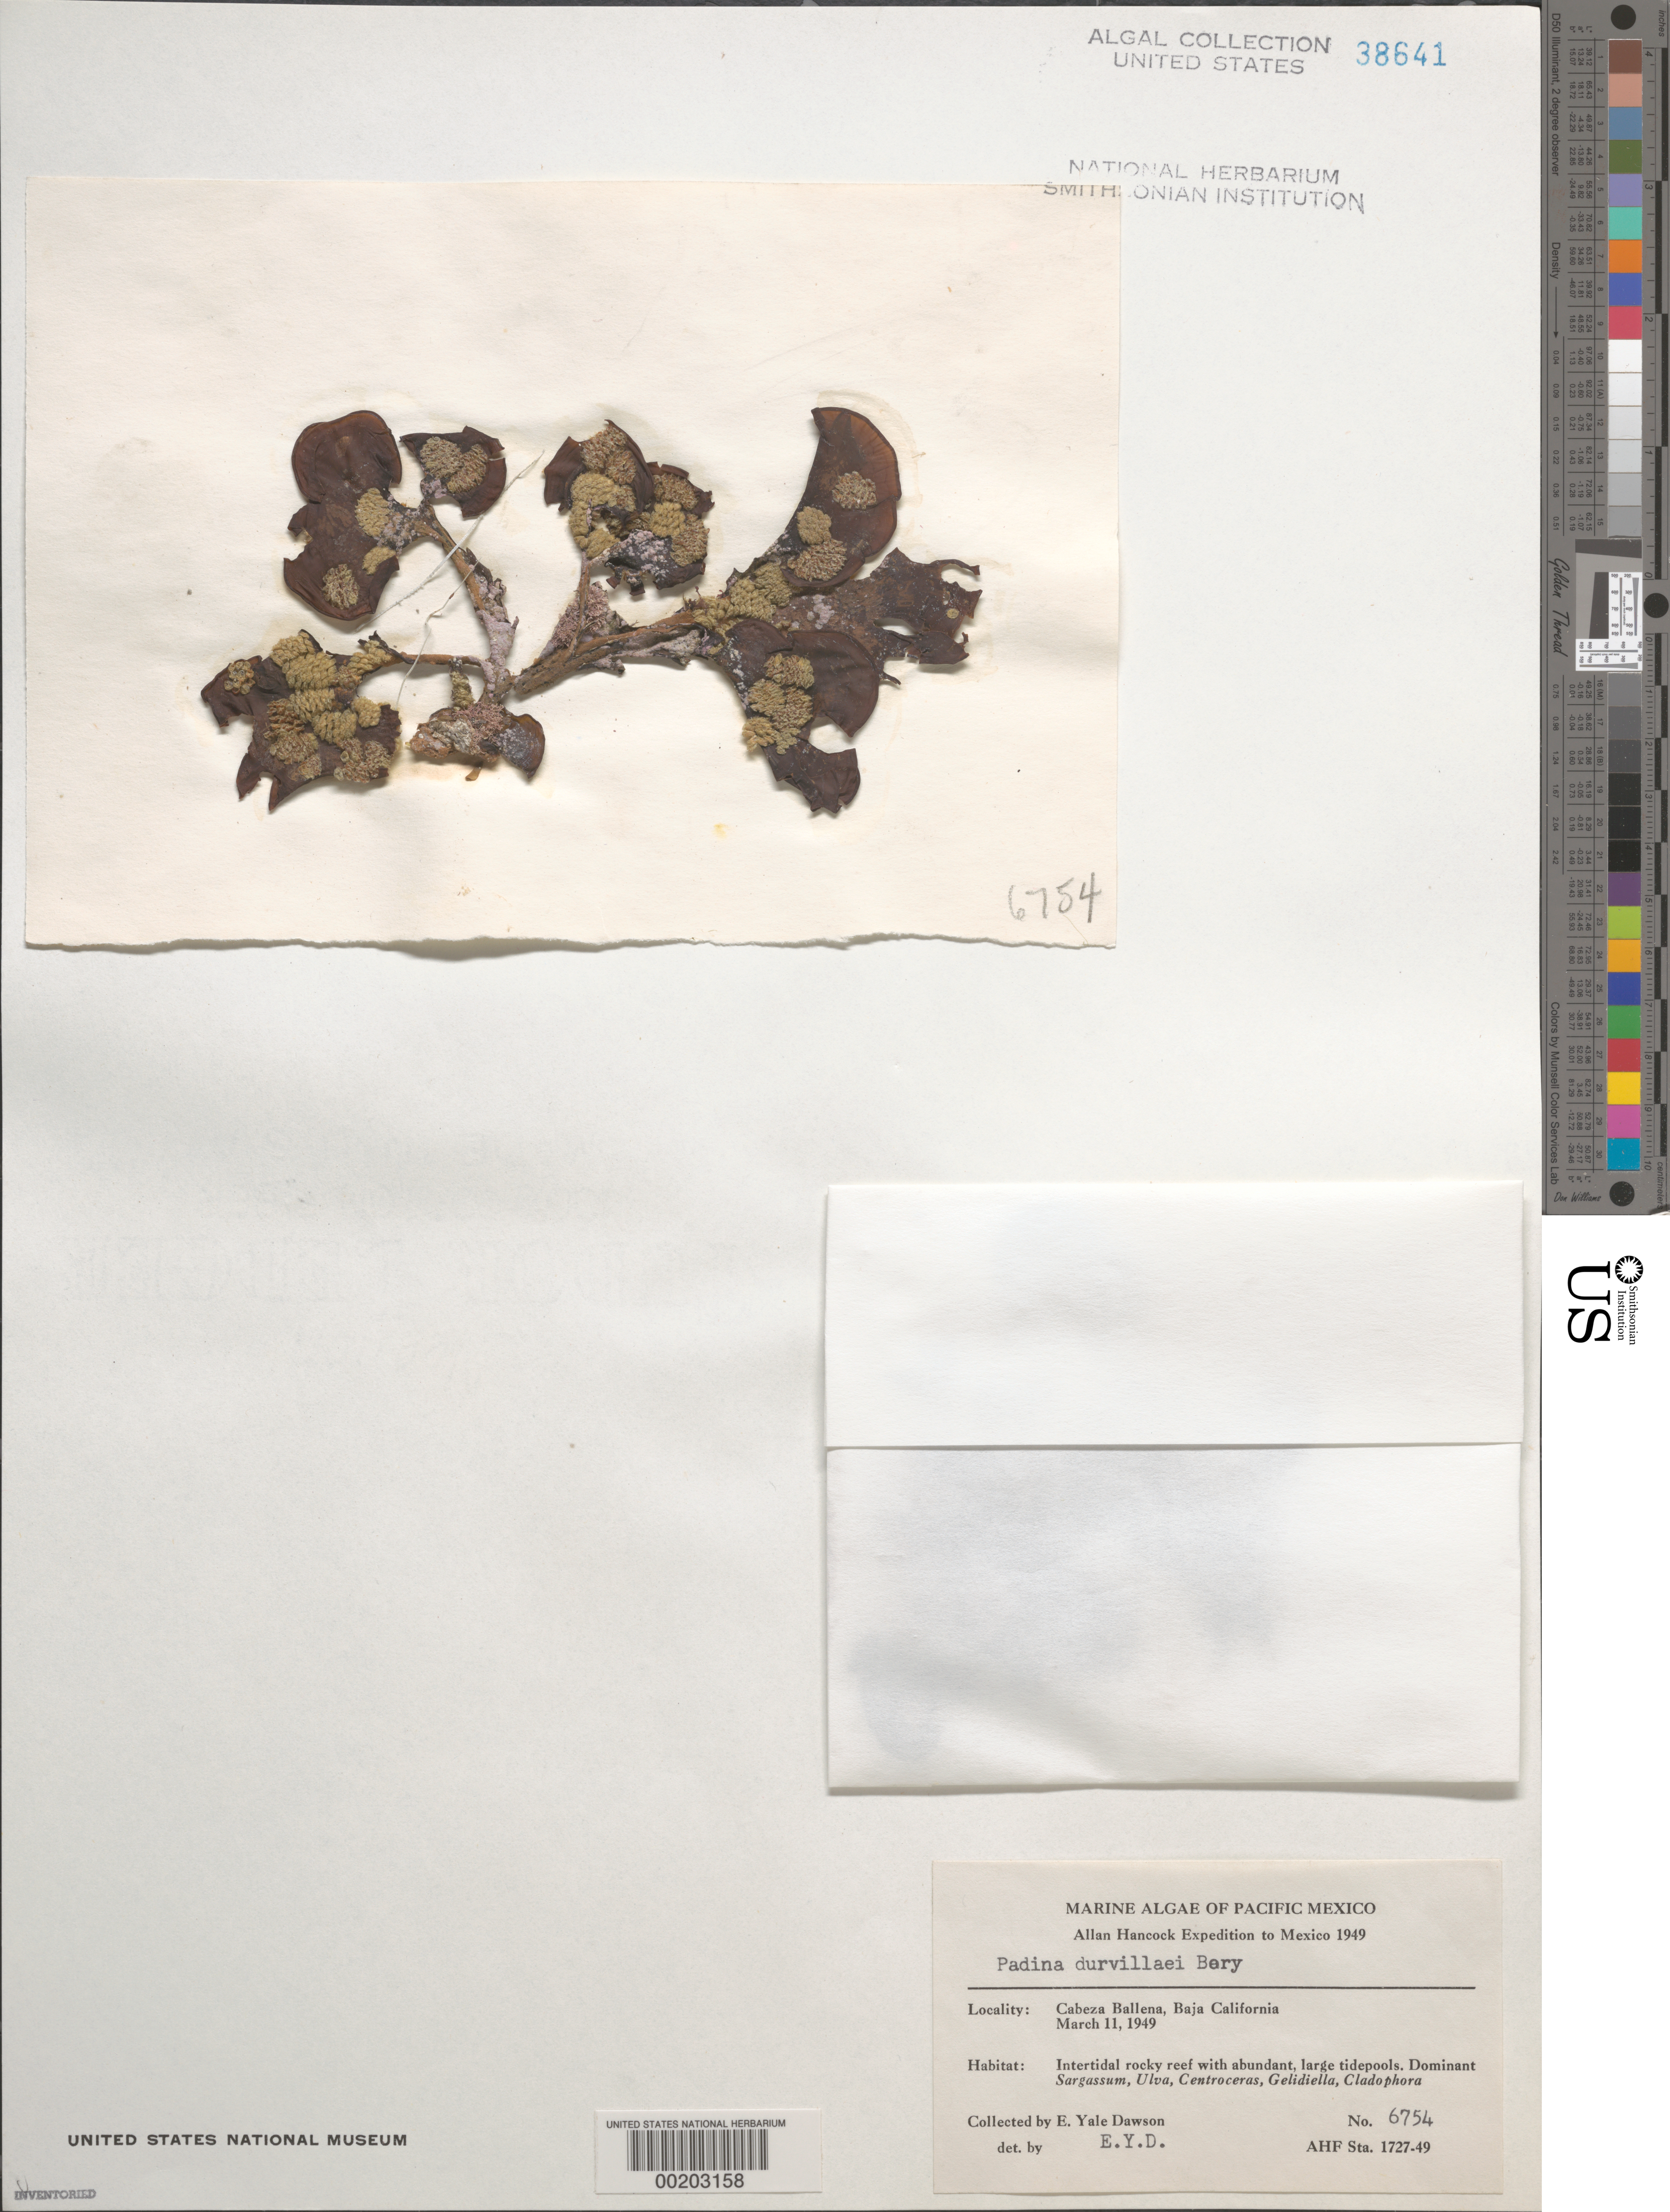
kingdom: Chromista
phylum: Ochrophyta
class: Phaeophyceae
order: Dictyotales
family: Dictyotaceae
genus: Padina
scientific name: Padina durvillaei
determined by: Dawson, E. Y.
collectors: E. Y. Dawson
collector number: EYD 6754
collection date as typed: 11 Mar 1949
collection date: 1949-03-11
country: Mexico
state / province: Baja California Sur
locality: Cabeza Ballena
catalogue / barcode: US 38641